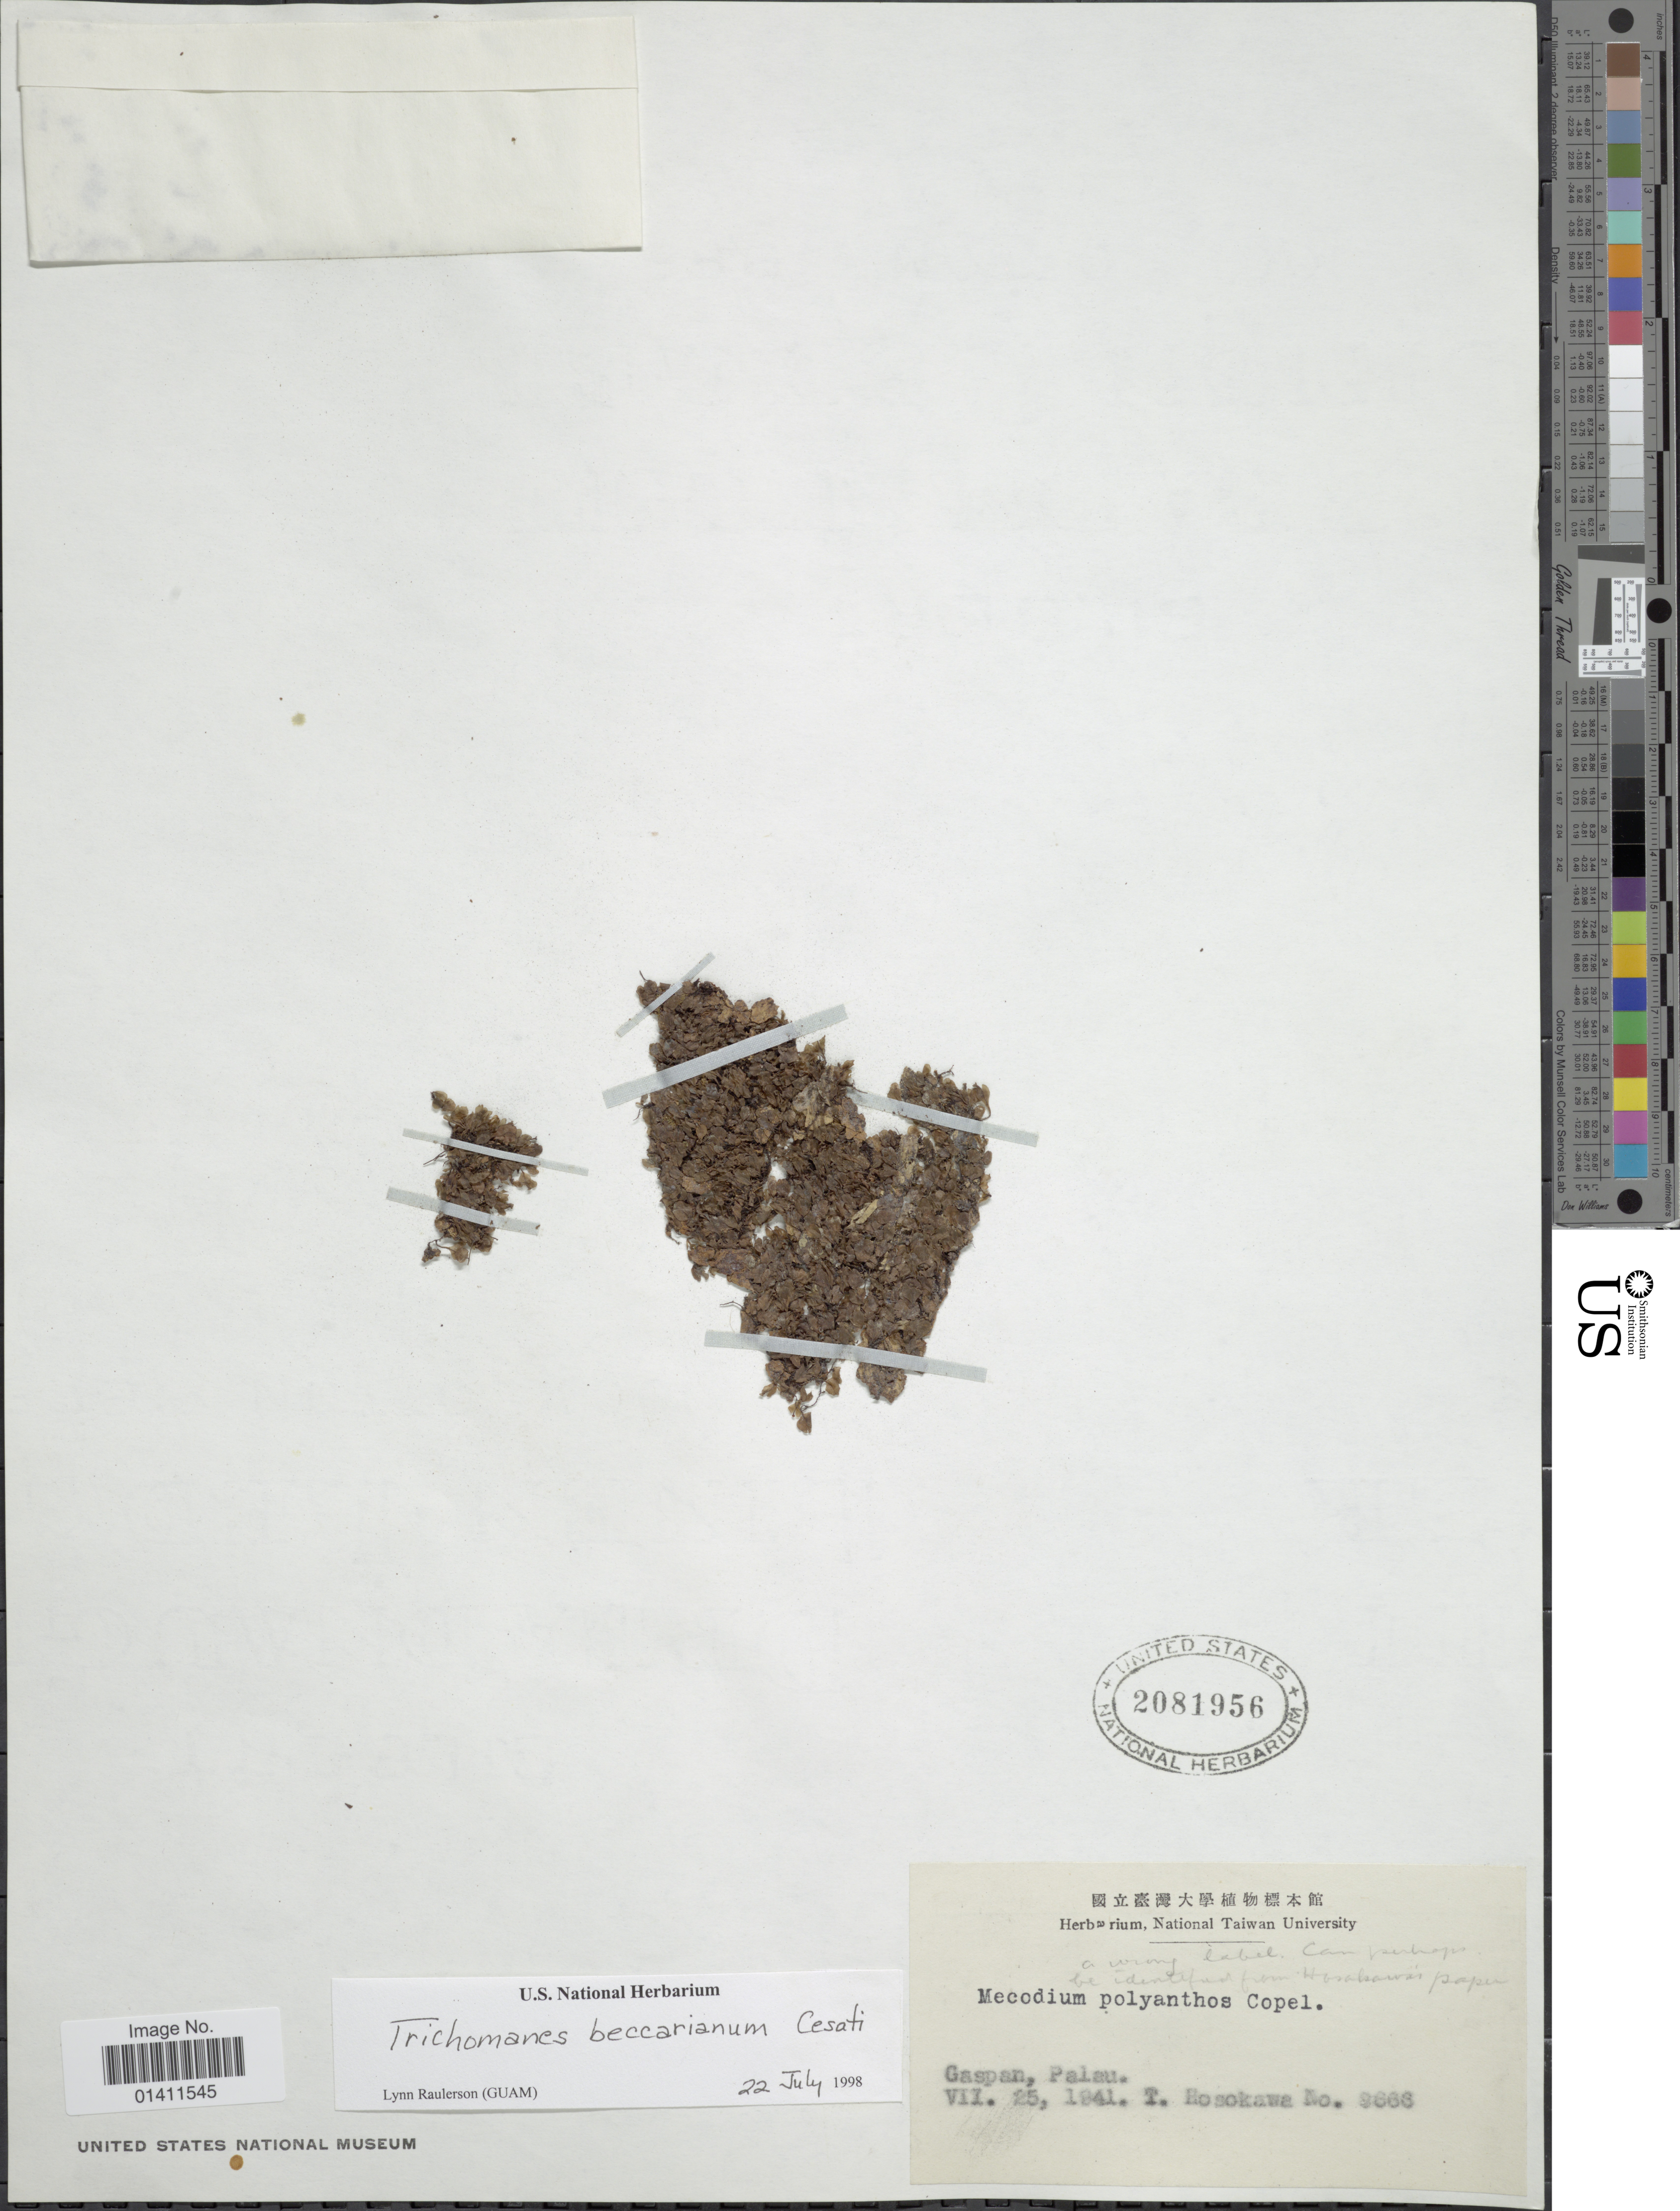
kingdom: Plantae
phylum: Tracheophyta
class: Polypodiopsida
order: Hymenophyllales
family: Hymenophyllaceae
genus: Didymoglossum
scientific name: Didymoglossum beccarianum (Ces.) comb. ined., 2015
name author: (Ces.)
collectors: T. Hosokawa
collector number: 9668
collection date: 1941-07-25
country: Palau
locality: Gaspan, Palau.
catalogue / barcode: US 2081956